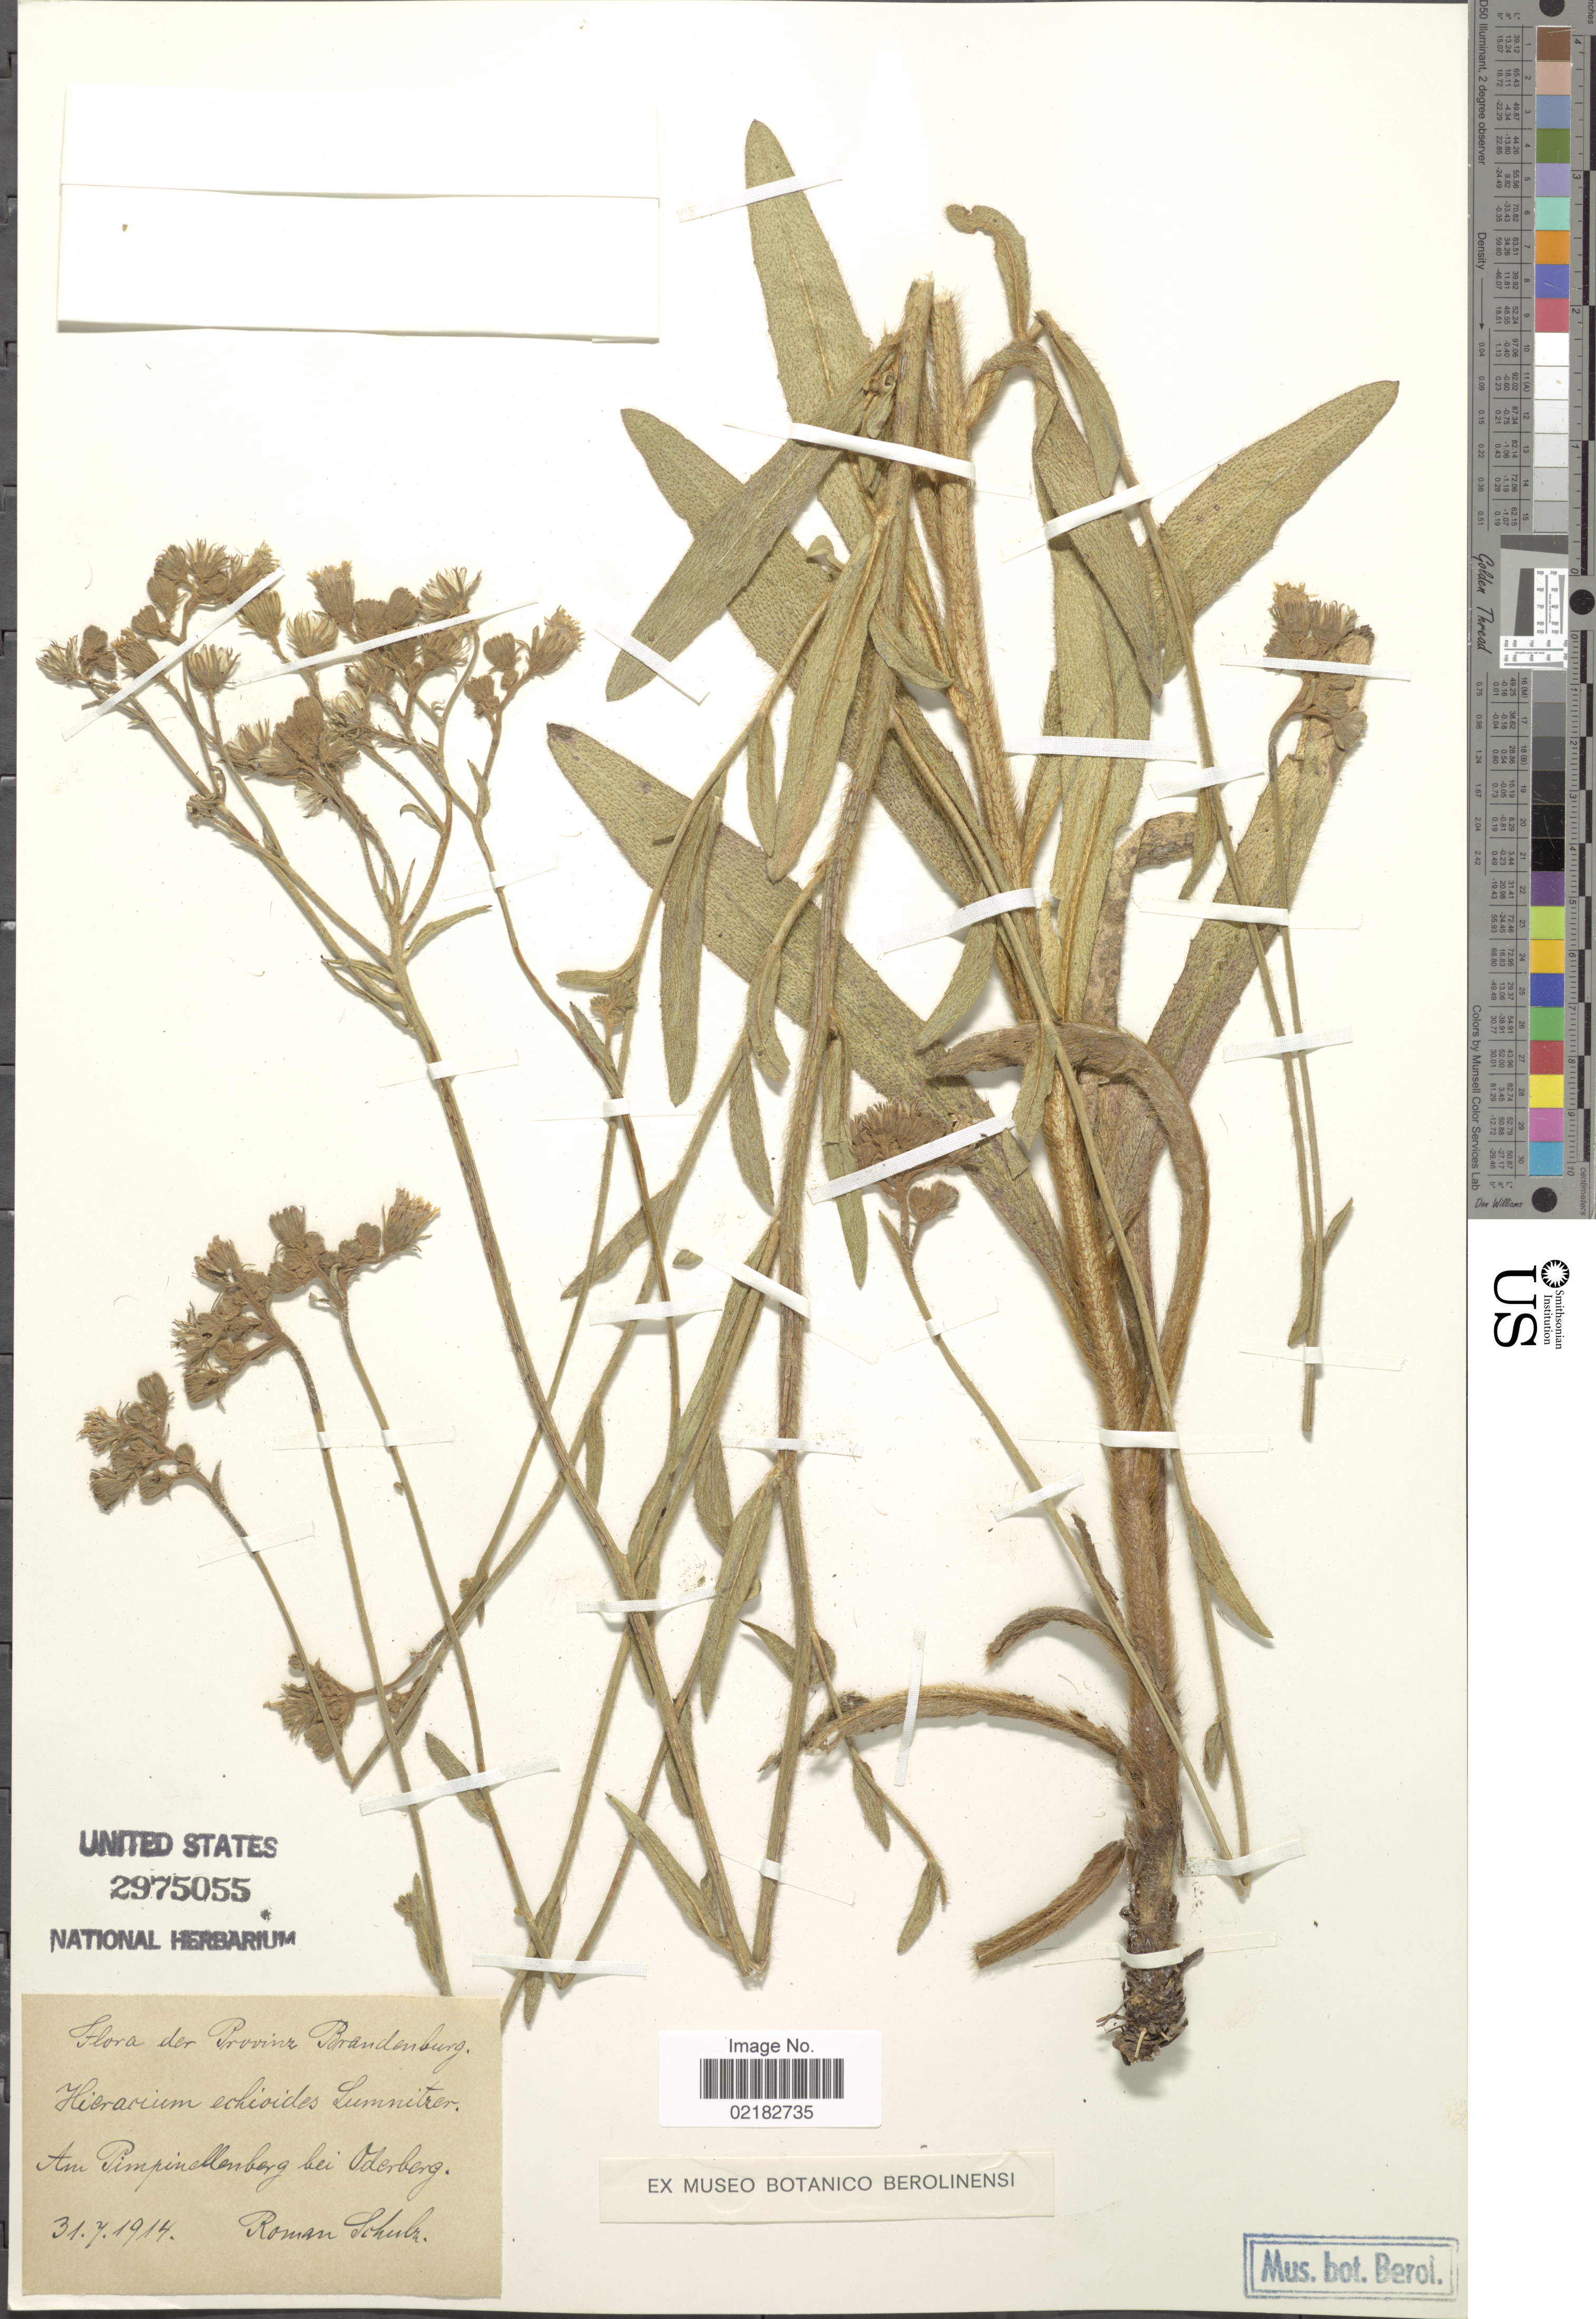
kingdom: Plantae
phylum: Tracheophyta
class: Magnoliopsida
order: Asterales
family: Asteraceae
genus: Pilosella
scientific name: Pilosella echioides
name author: F.W. Schultz & Sch. Bip.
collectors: R. Schulz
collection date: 1914-07-31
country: Germany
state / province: Brandenburg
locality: Am Pimpinellenberg kei Odenberg [interpreted]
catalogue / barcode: US 2975055